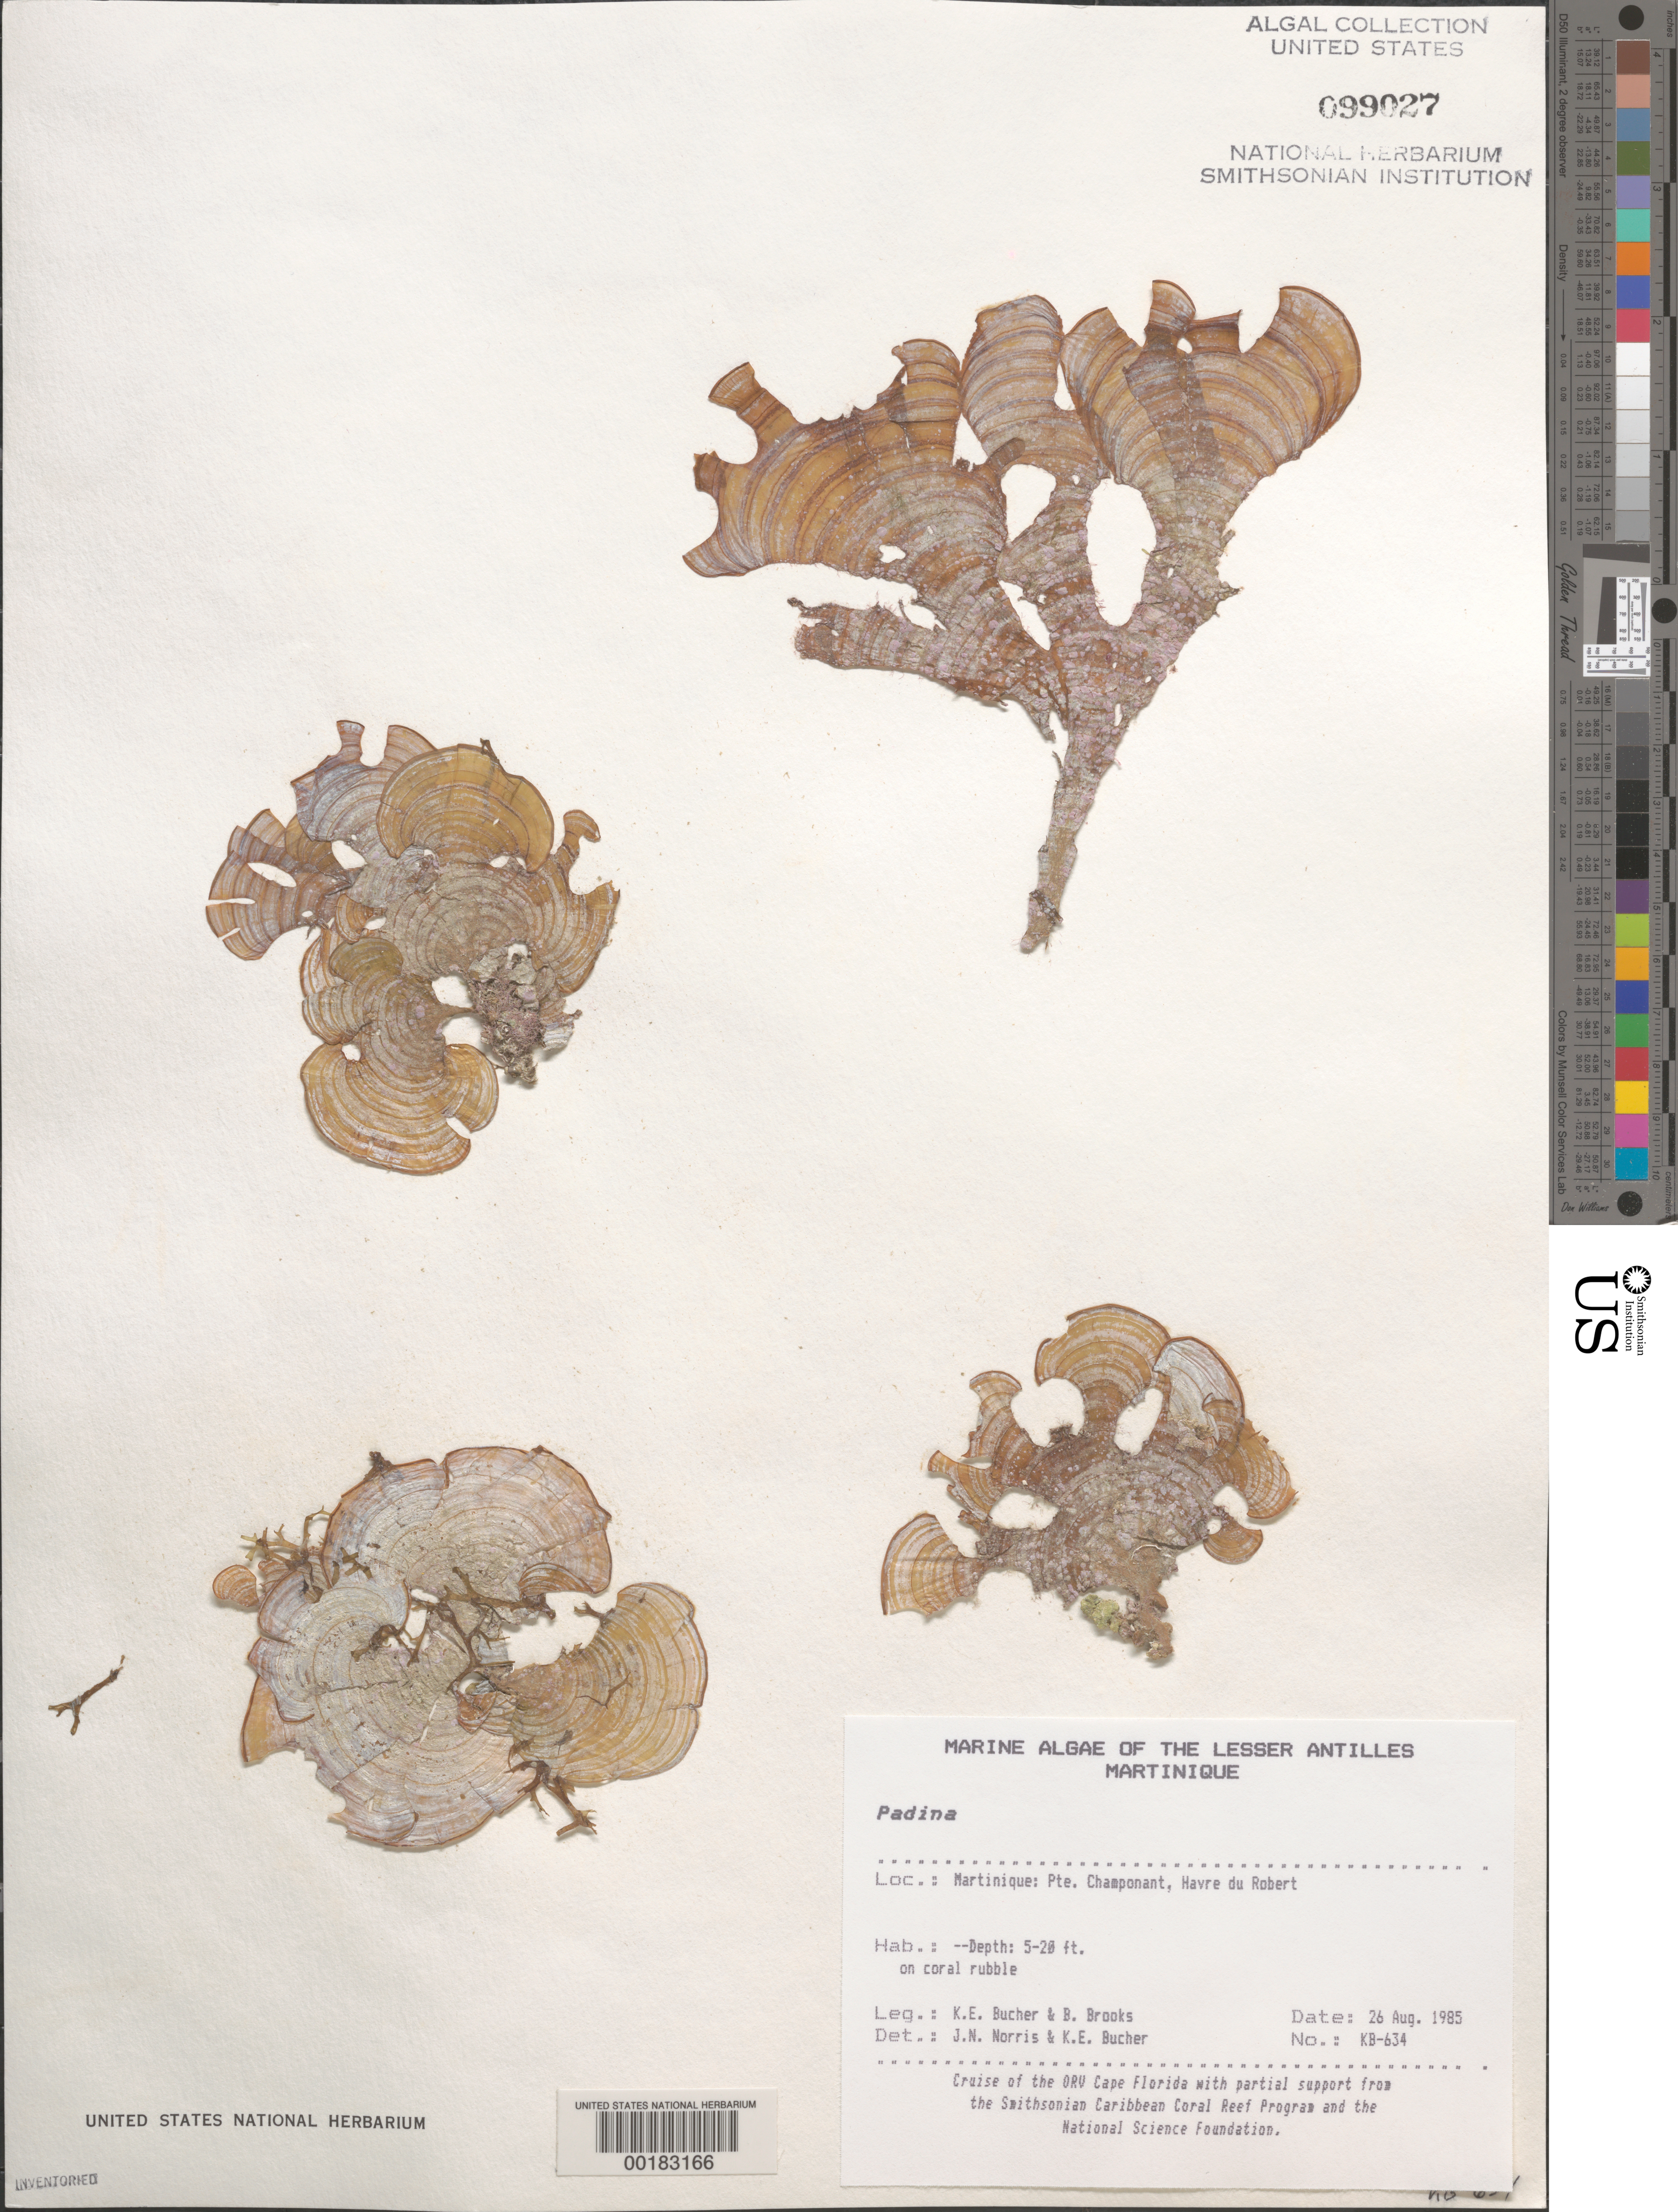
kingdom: Chromista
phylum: Ochrophyta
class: Phaeophyceae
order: Dictyotales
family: Dictyotaceae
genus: Padina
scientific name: Padina sp.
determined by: Norris, J. N.; Bucher, K. E.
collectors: K. E. Bucher & B. Brooks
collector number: Kb-634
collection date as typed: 26 Aug 1985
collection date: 1985-08-26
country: Martinique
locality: Pointe Champonant, Havre du Robert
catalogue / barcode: US 99027